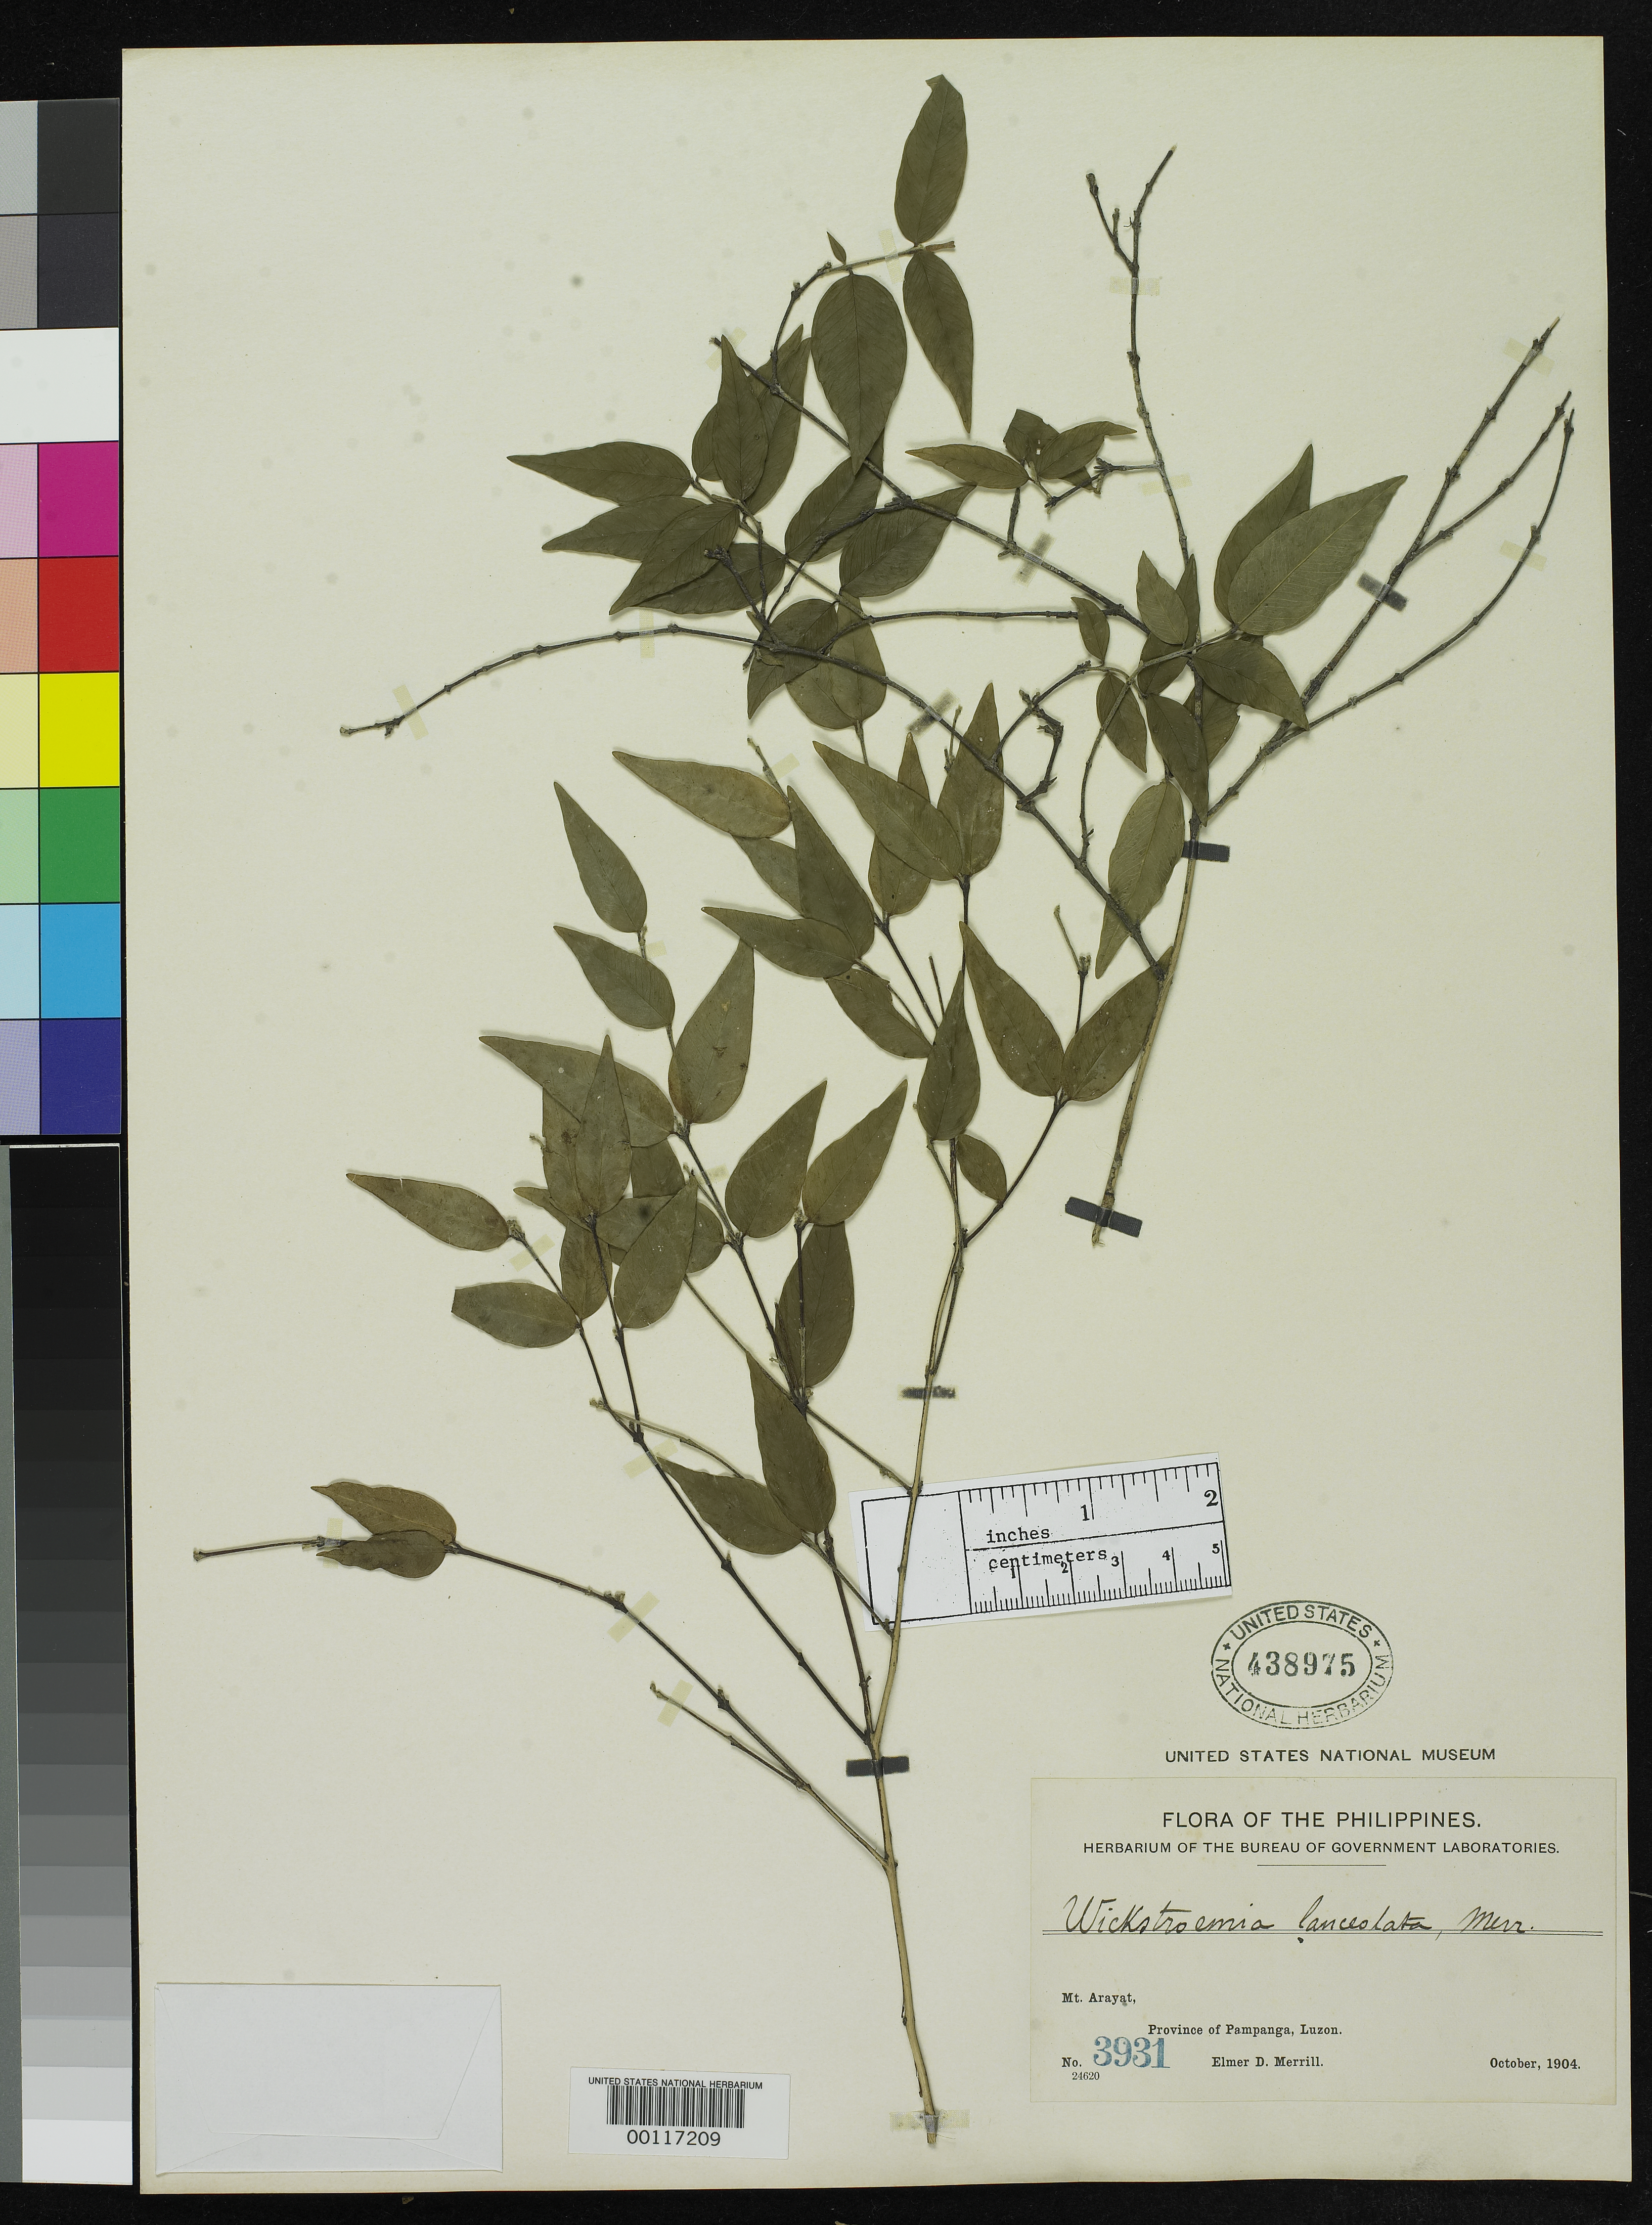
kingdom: Plantae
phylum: Tracheophyta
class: Magnoliopsida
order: Malvales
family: Thymelaeaceae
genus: Wikstroemia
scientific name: Wikstroemia lanceolata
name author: Merr.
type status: Isotype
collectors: E. D. Merrill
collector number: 3931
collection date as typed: Oct 1914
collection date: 1914-10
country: Philippines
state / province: Central Luzon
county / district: Pampanga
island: Luzon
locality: Mount Arayat.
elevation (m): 600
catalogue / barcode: US 438975